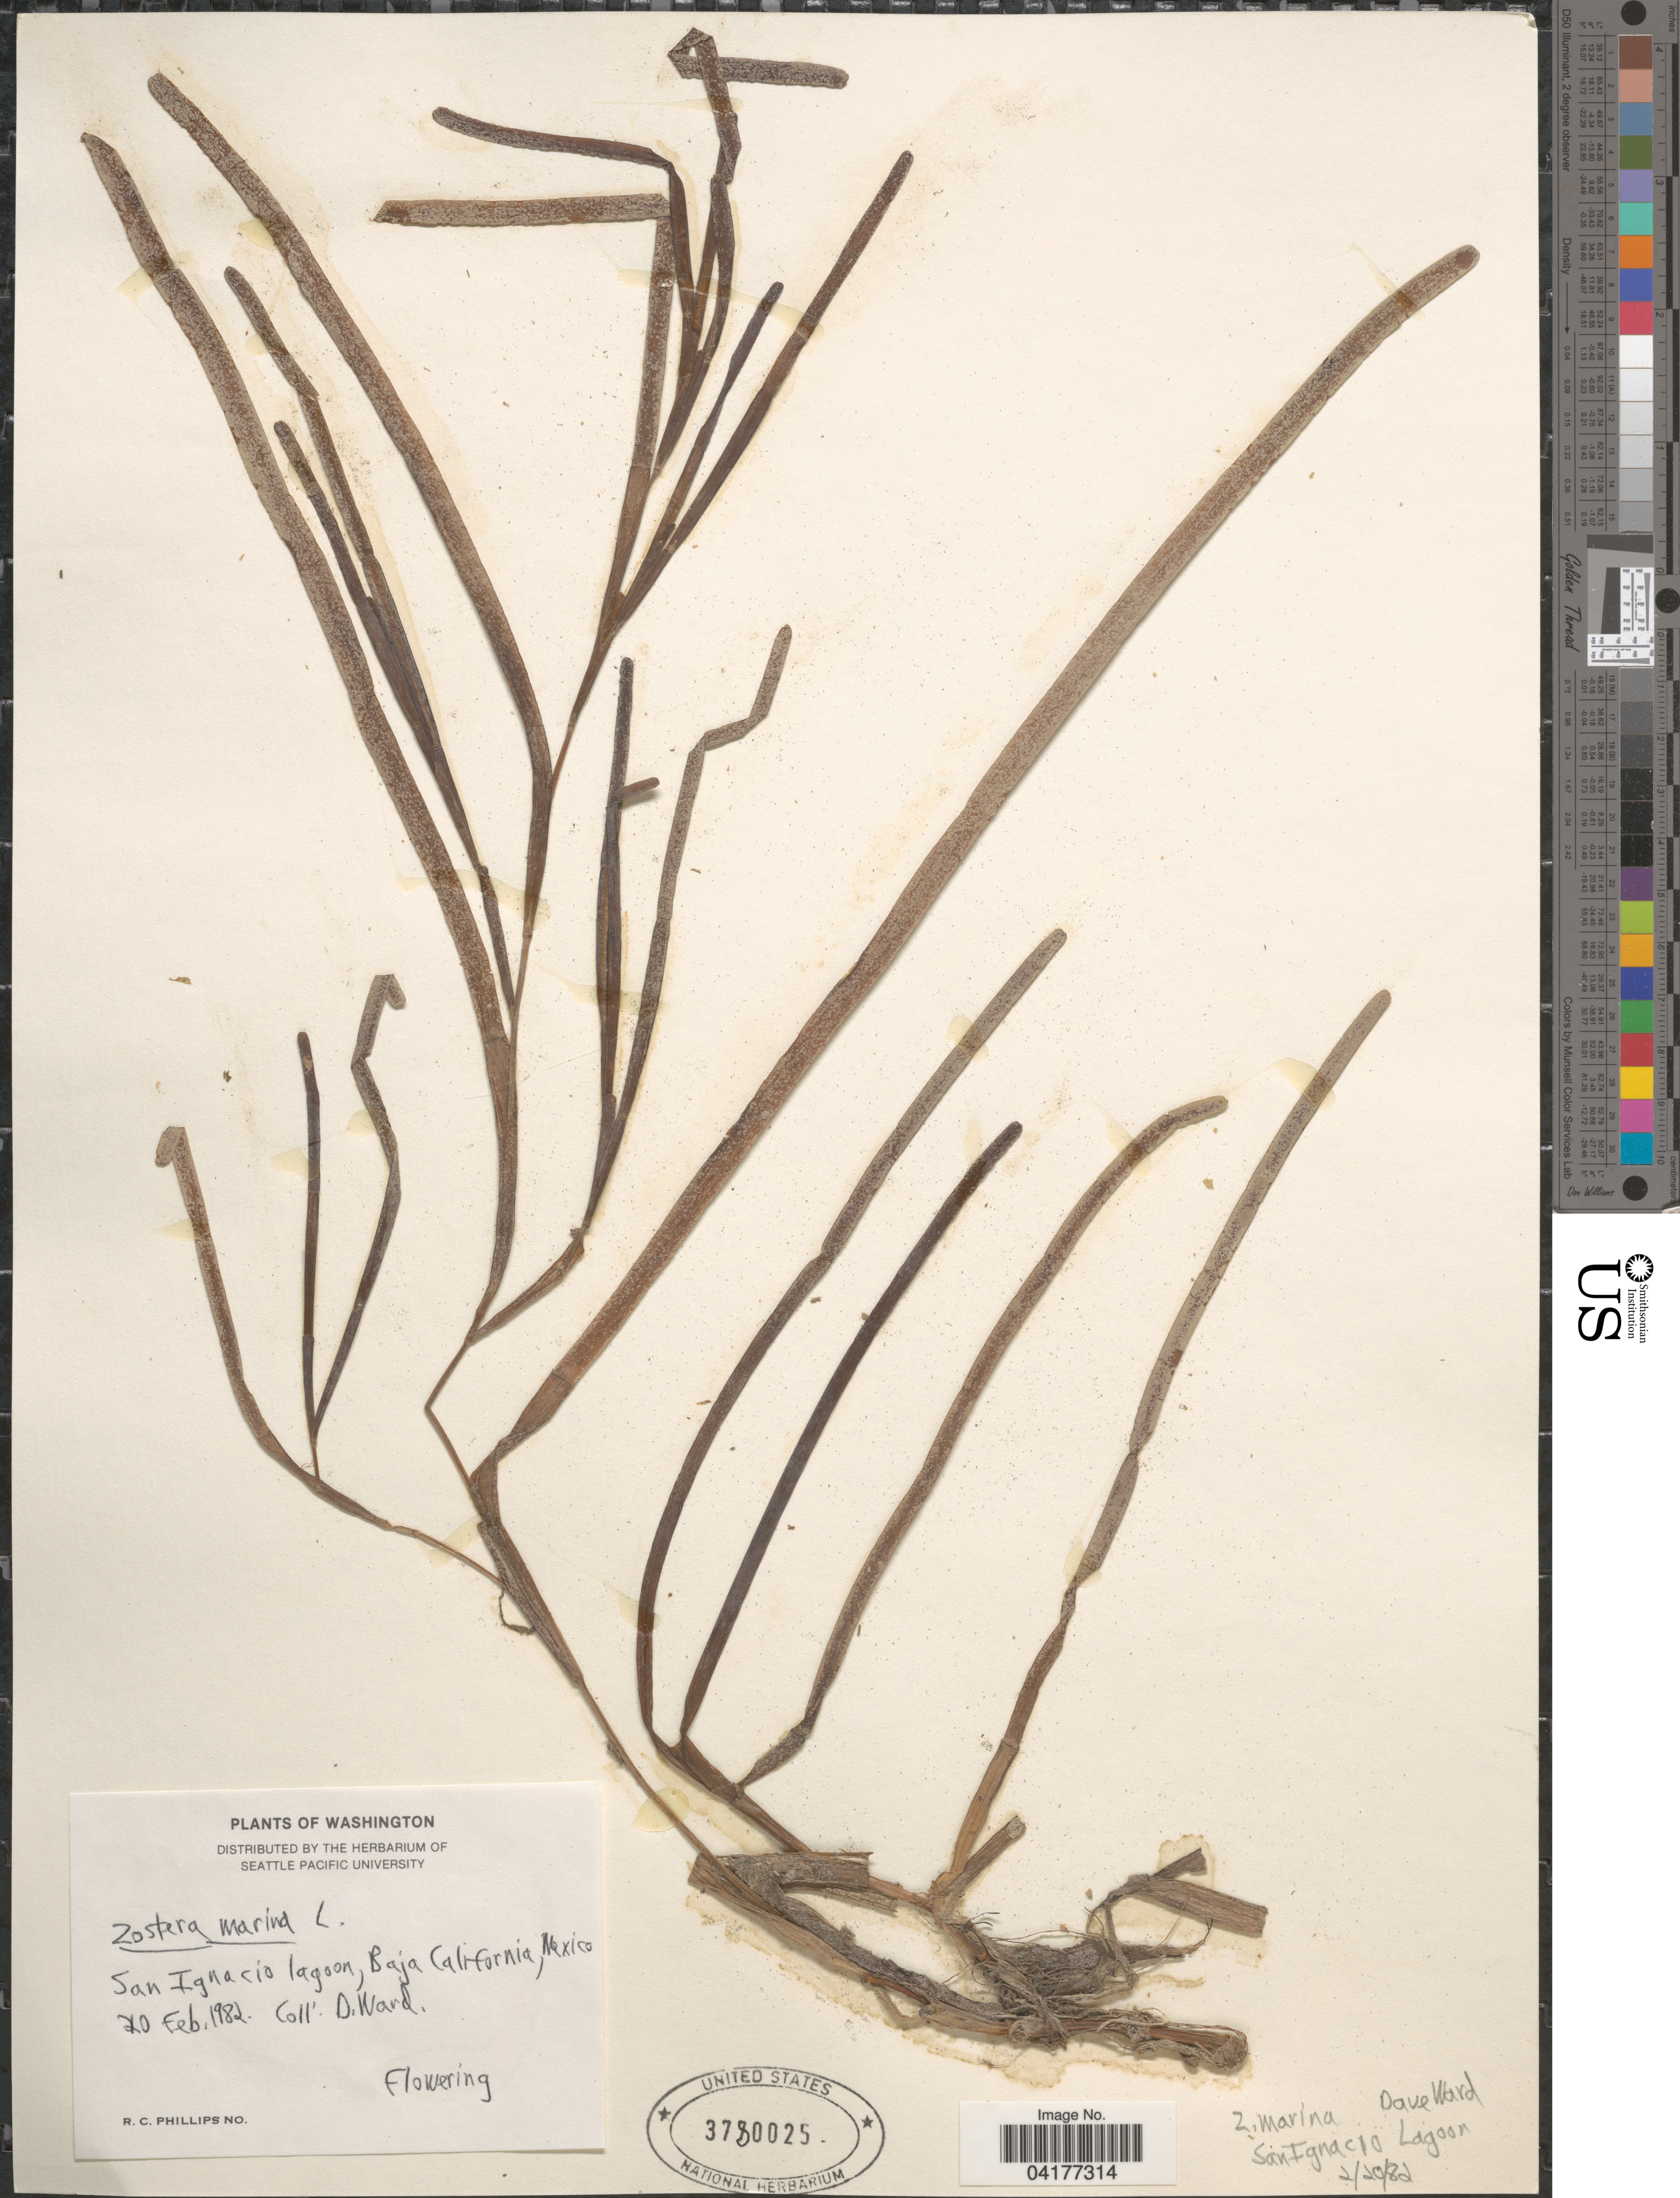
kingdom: Plantae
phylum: Tracheophyta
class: Liliopsida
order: Alismatales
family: Zosteraceae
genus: Zostera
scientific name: Zostera marina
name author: L.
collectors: D. Ward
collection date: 1982-02-20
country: Mexico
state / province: Baja California Sur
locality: San Ignacio lagoon.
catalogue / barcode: US 3780025